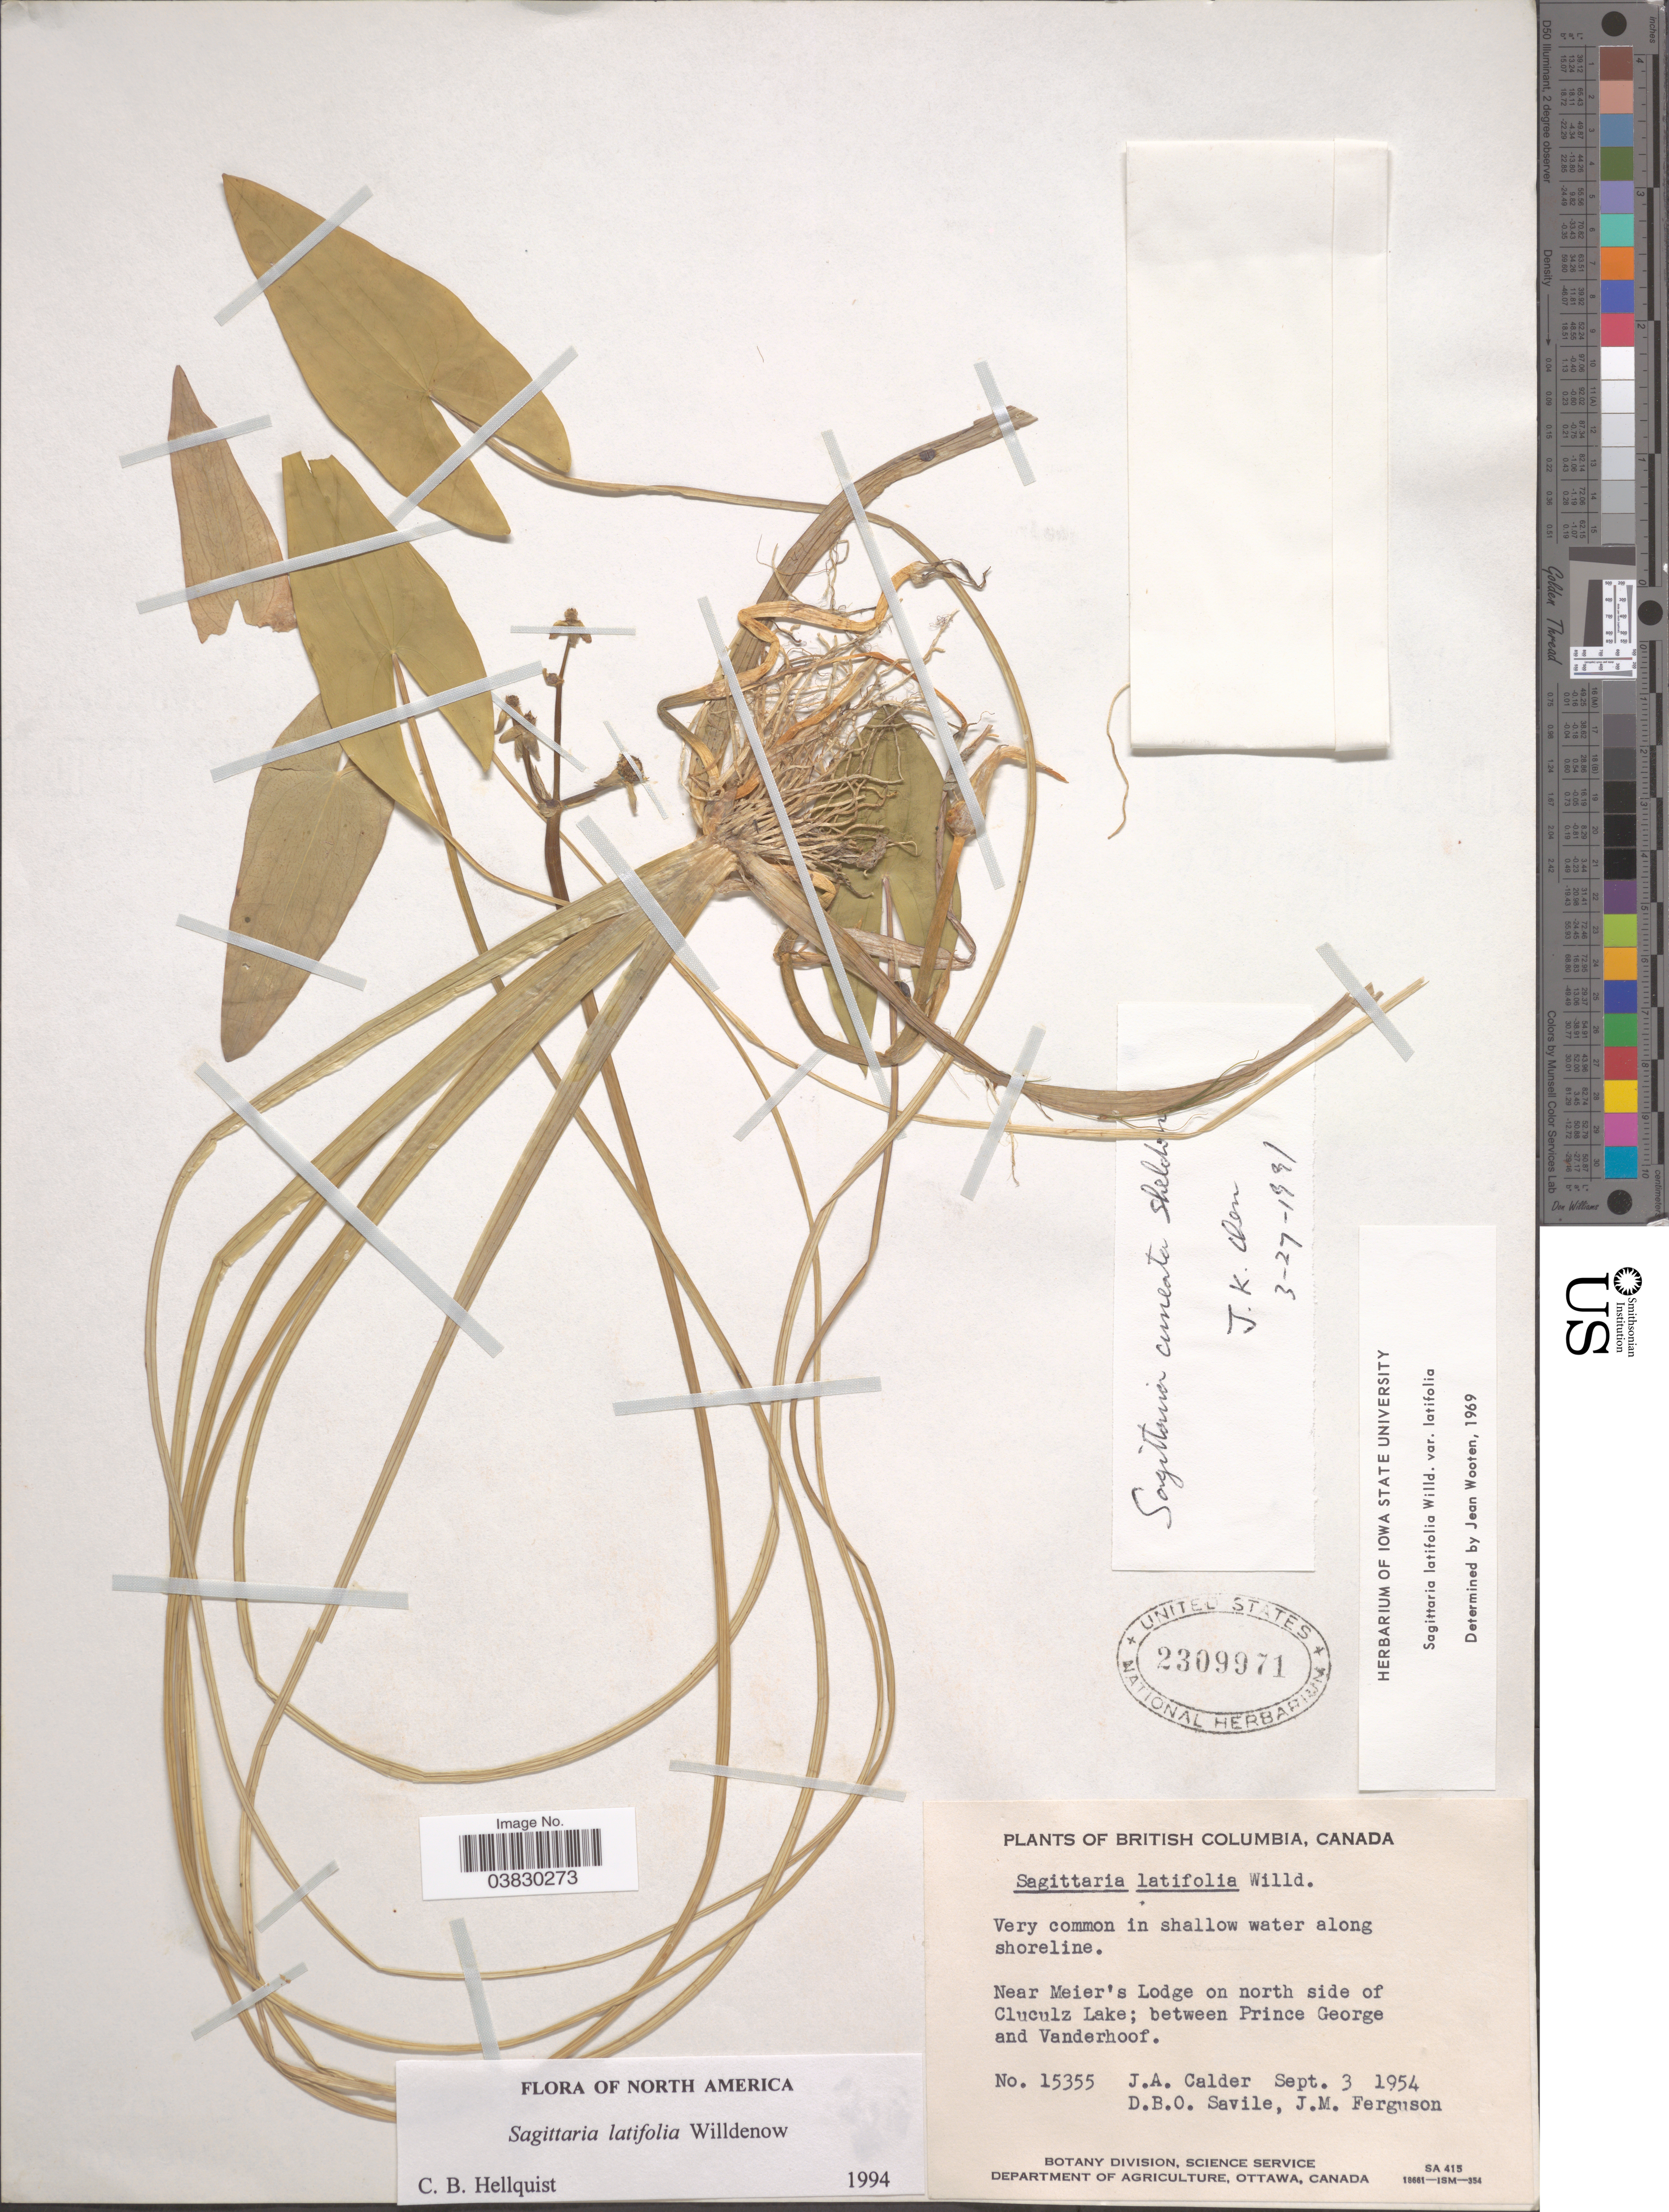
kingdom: Plantae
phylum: Tracheophyta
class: Liliopsida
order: Alismatales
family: Alismataceae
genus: Sagittaria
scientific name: Sagittaria latifolia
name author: Willd.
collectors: J. A. Calder, D. Savile & J. M. Ferguson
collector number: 15355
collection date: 1954-09-03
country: Canada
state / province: British Columbia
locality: Near Meier's Lodge on north side of Cluculz Lake; between Prince George and Vanderhoof.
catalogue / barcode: US 2309971